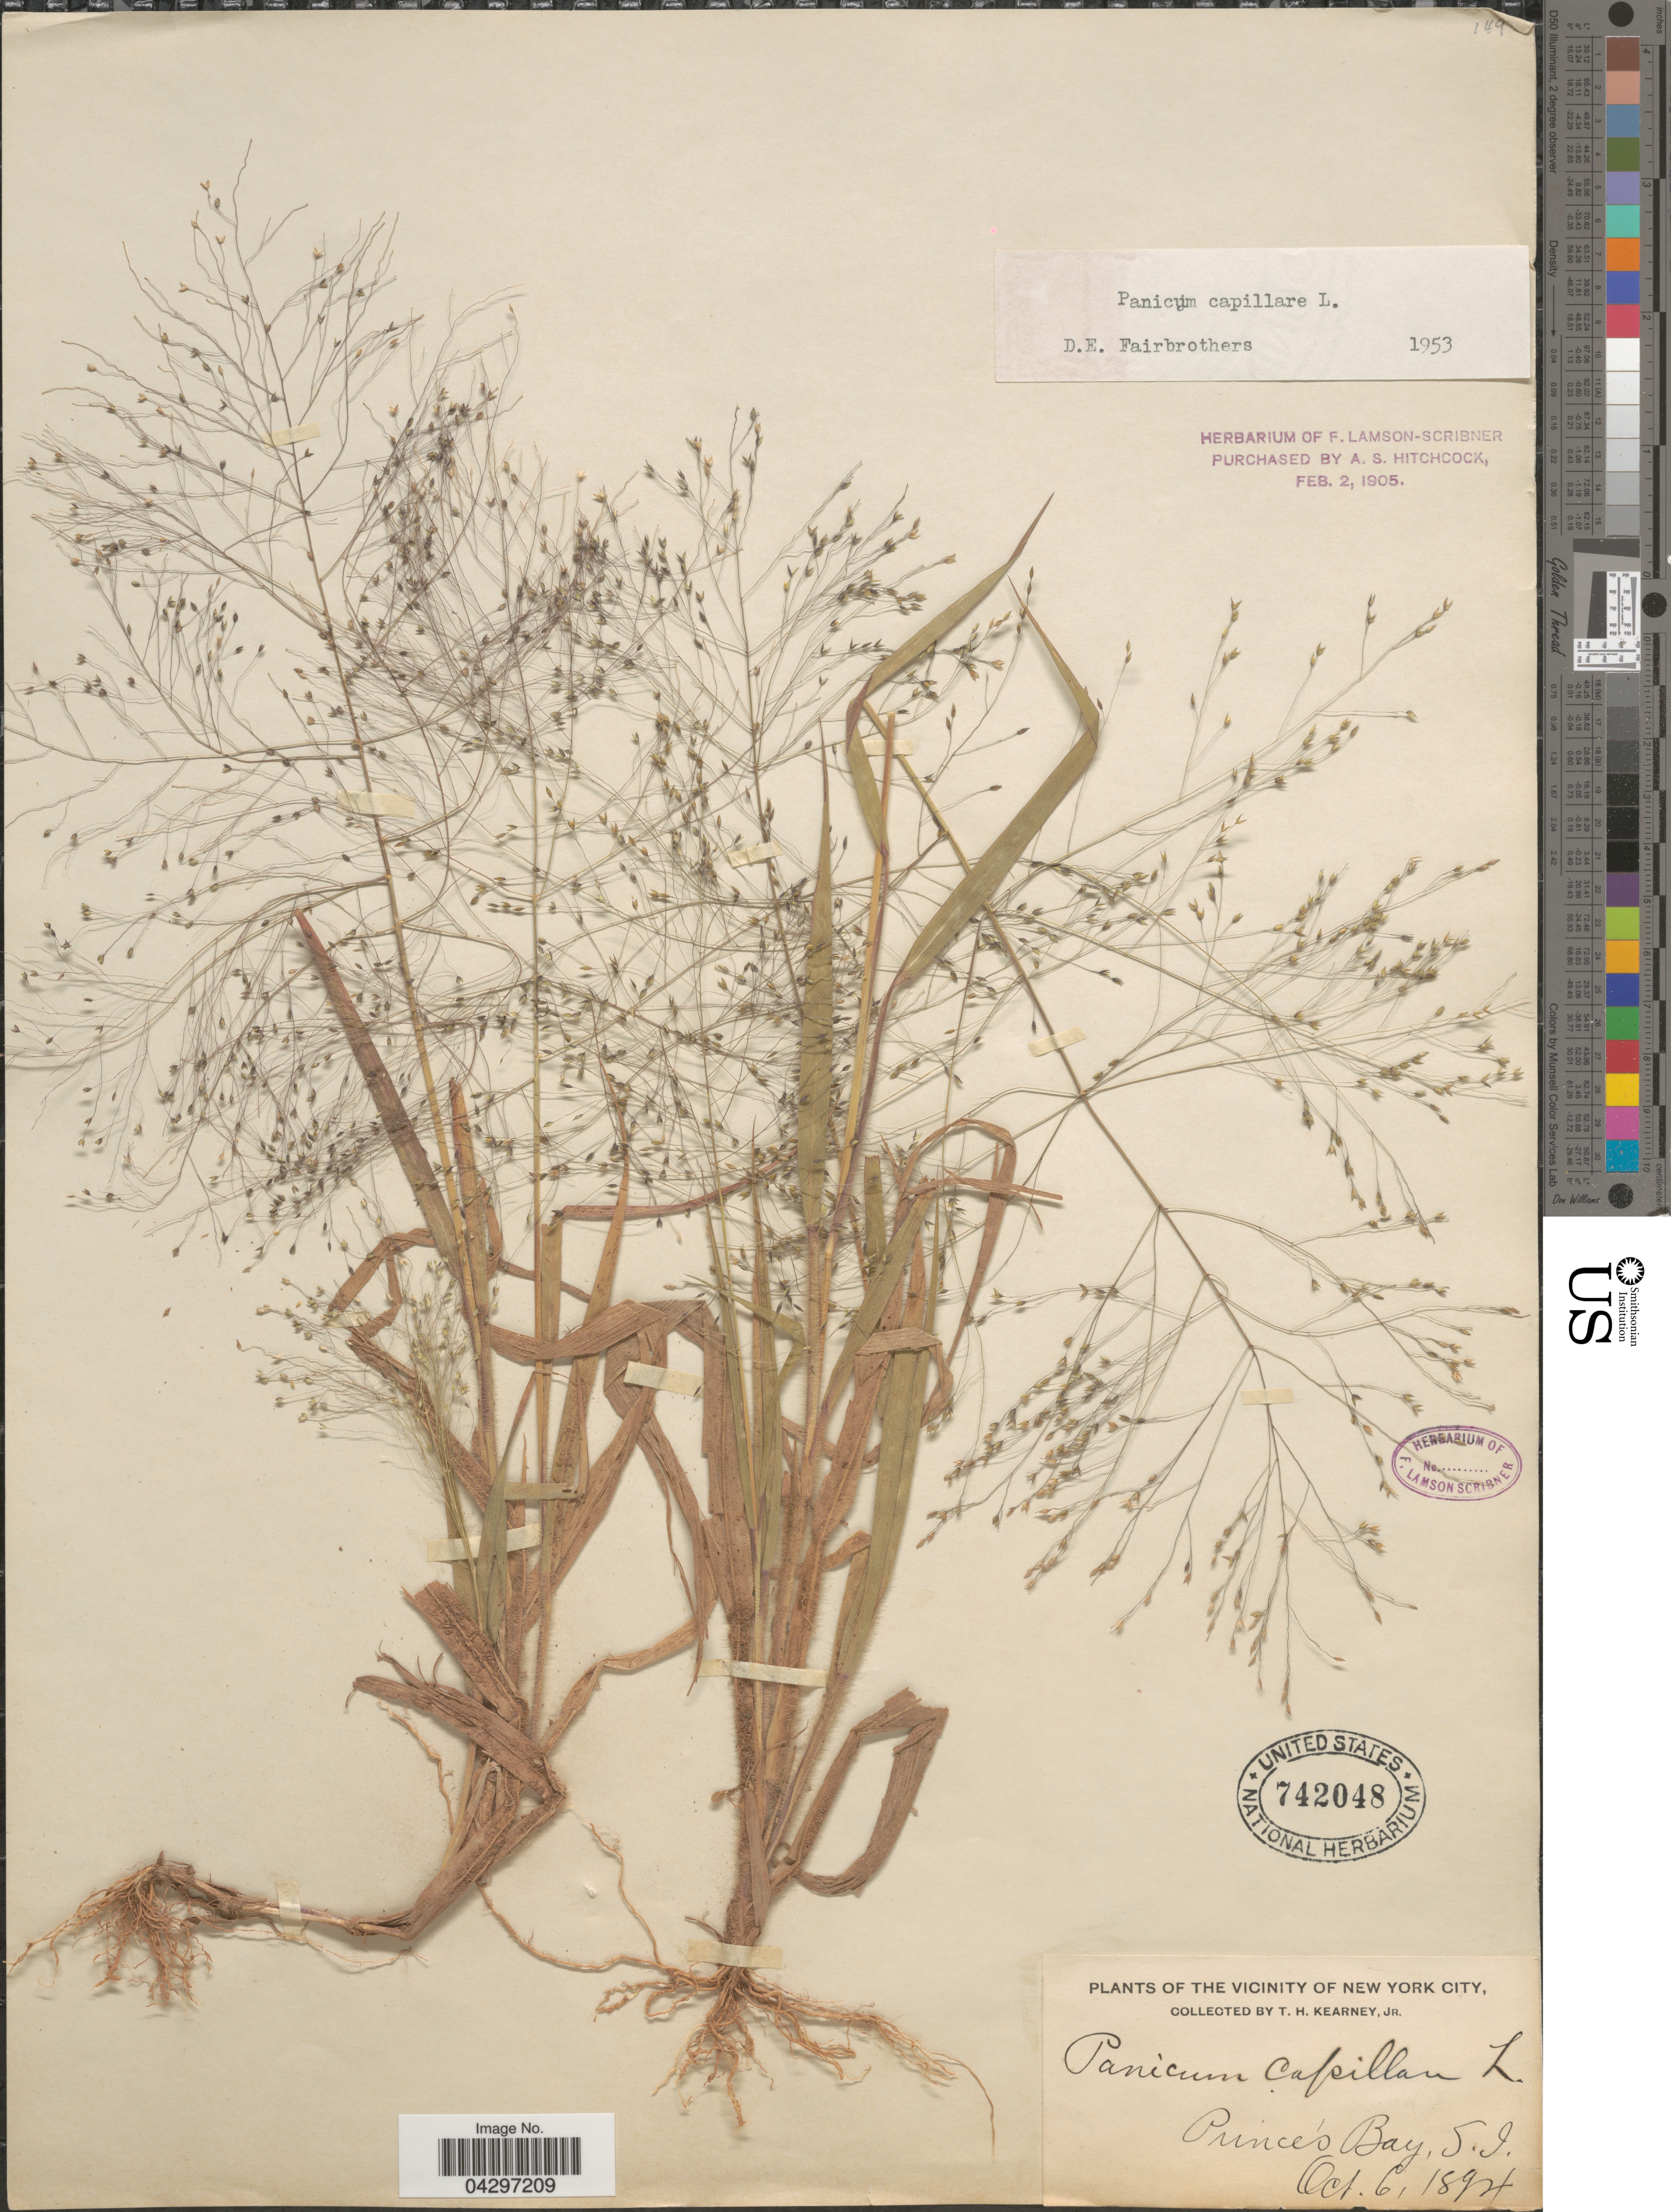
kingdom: Plantae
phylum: Tracheophyta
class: Liliopsida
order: Poales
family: Poaceae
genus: Panicum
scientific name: Panicum capillare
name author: L.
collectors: T. H. Kearney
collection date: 1894-10-06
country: United States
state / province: New York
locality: The vicinity of New York City. Prince's Bay, S. I.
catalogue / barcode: US 742048